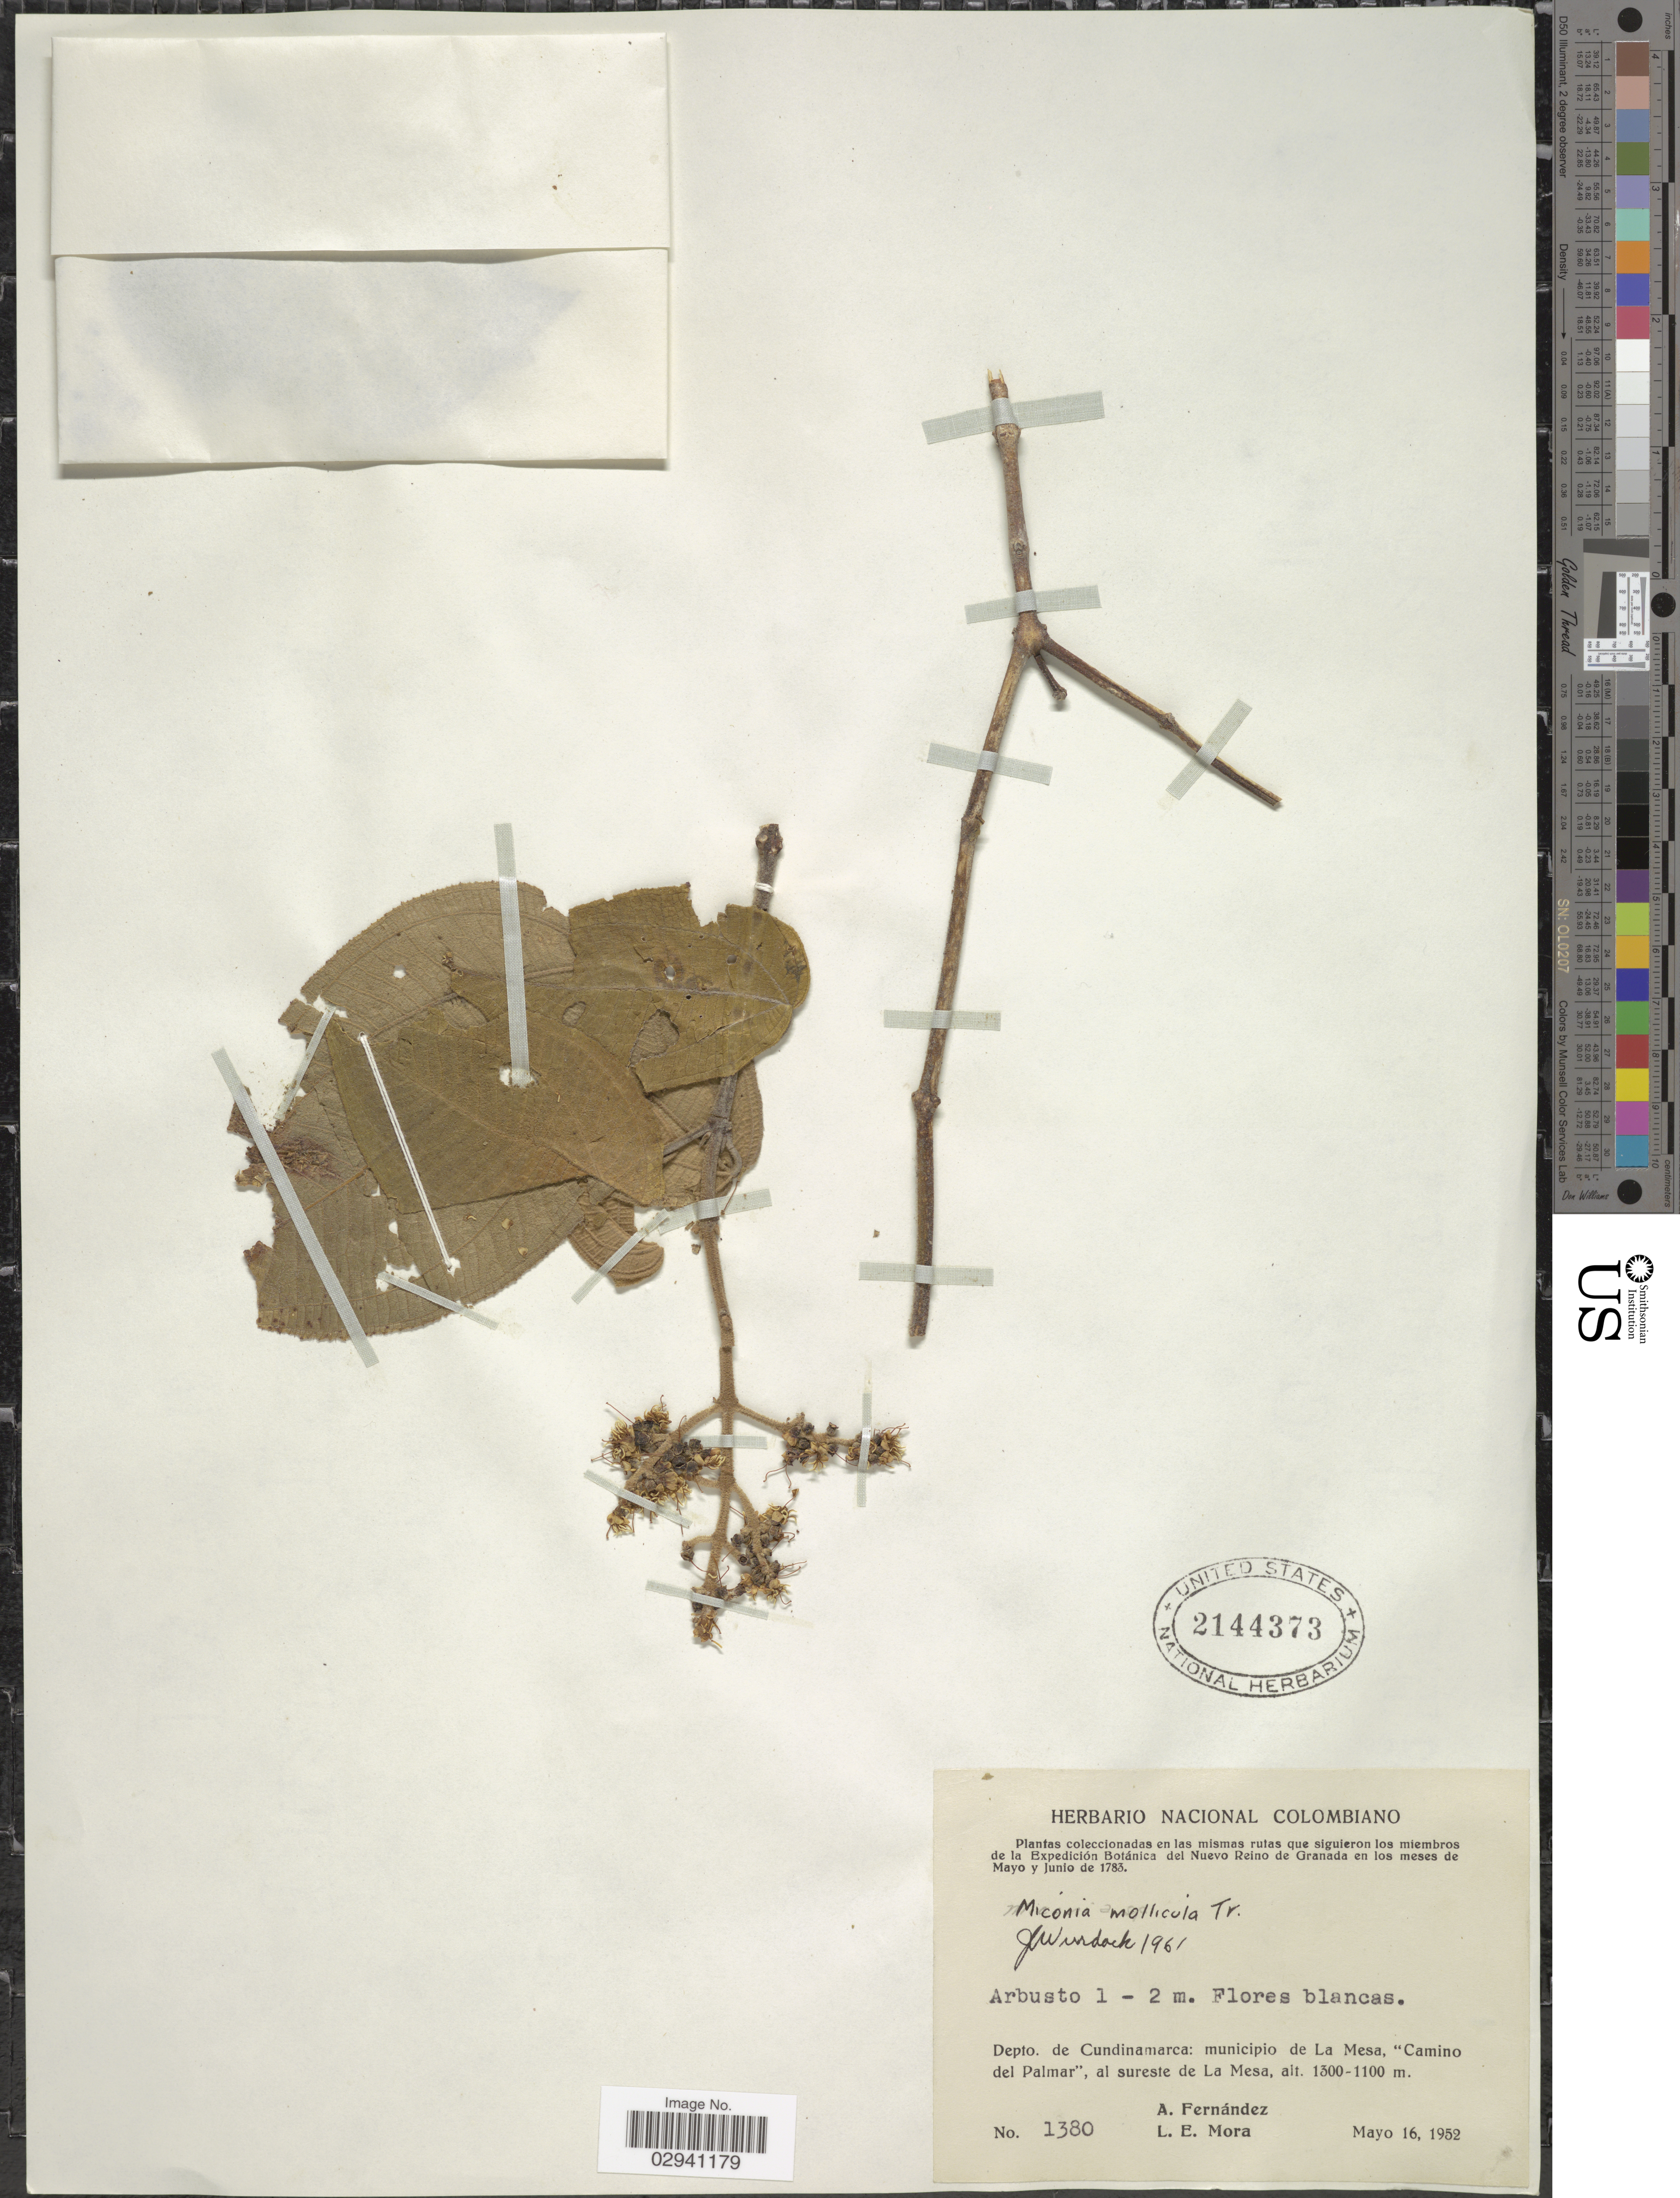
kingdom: Plantae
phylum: Tracheophyta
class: Magnoliopsida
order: Myrtales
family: Melastomataceae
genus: Miconia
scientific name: Miconia mollicula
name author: Triana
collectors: A. Fernández & L. Mora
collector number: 1380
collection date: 1952-05-16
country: Colombia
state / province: Cundinamarca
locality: Depto. de Cundinamarca: municipio de La Mesa, "Camino del Palmar", al sureste de La Mesa.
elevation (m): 1100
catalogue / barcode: US 2144373